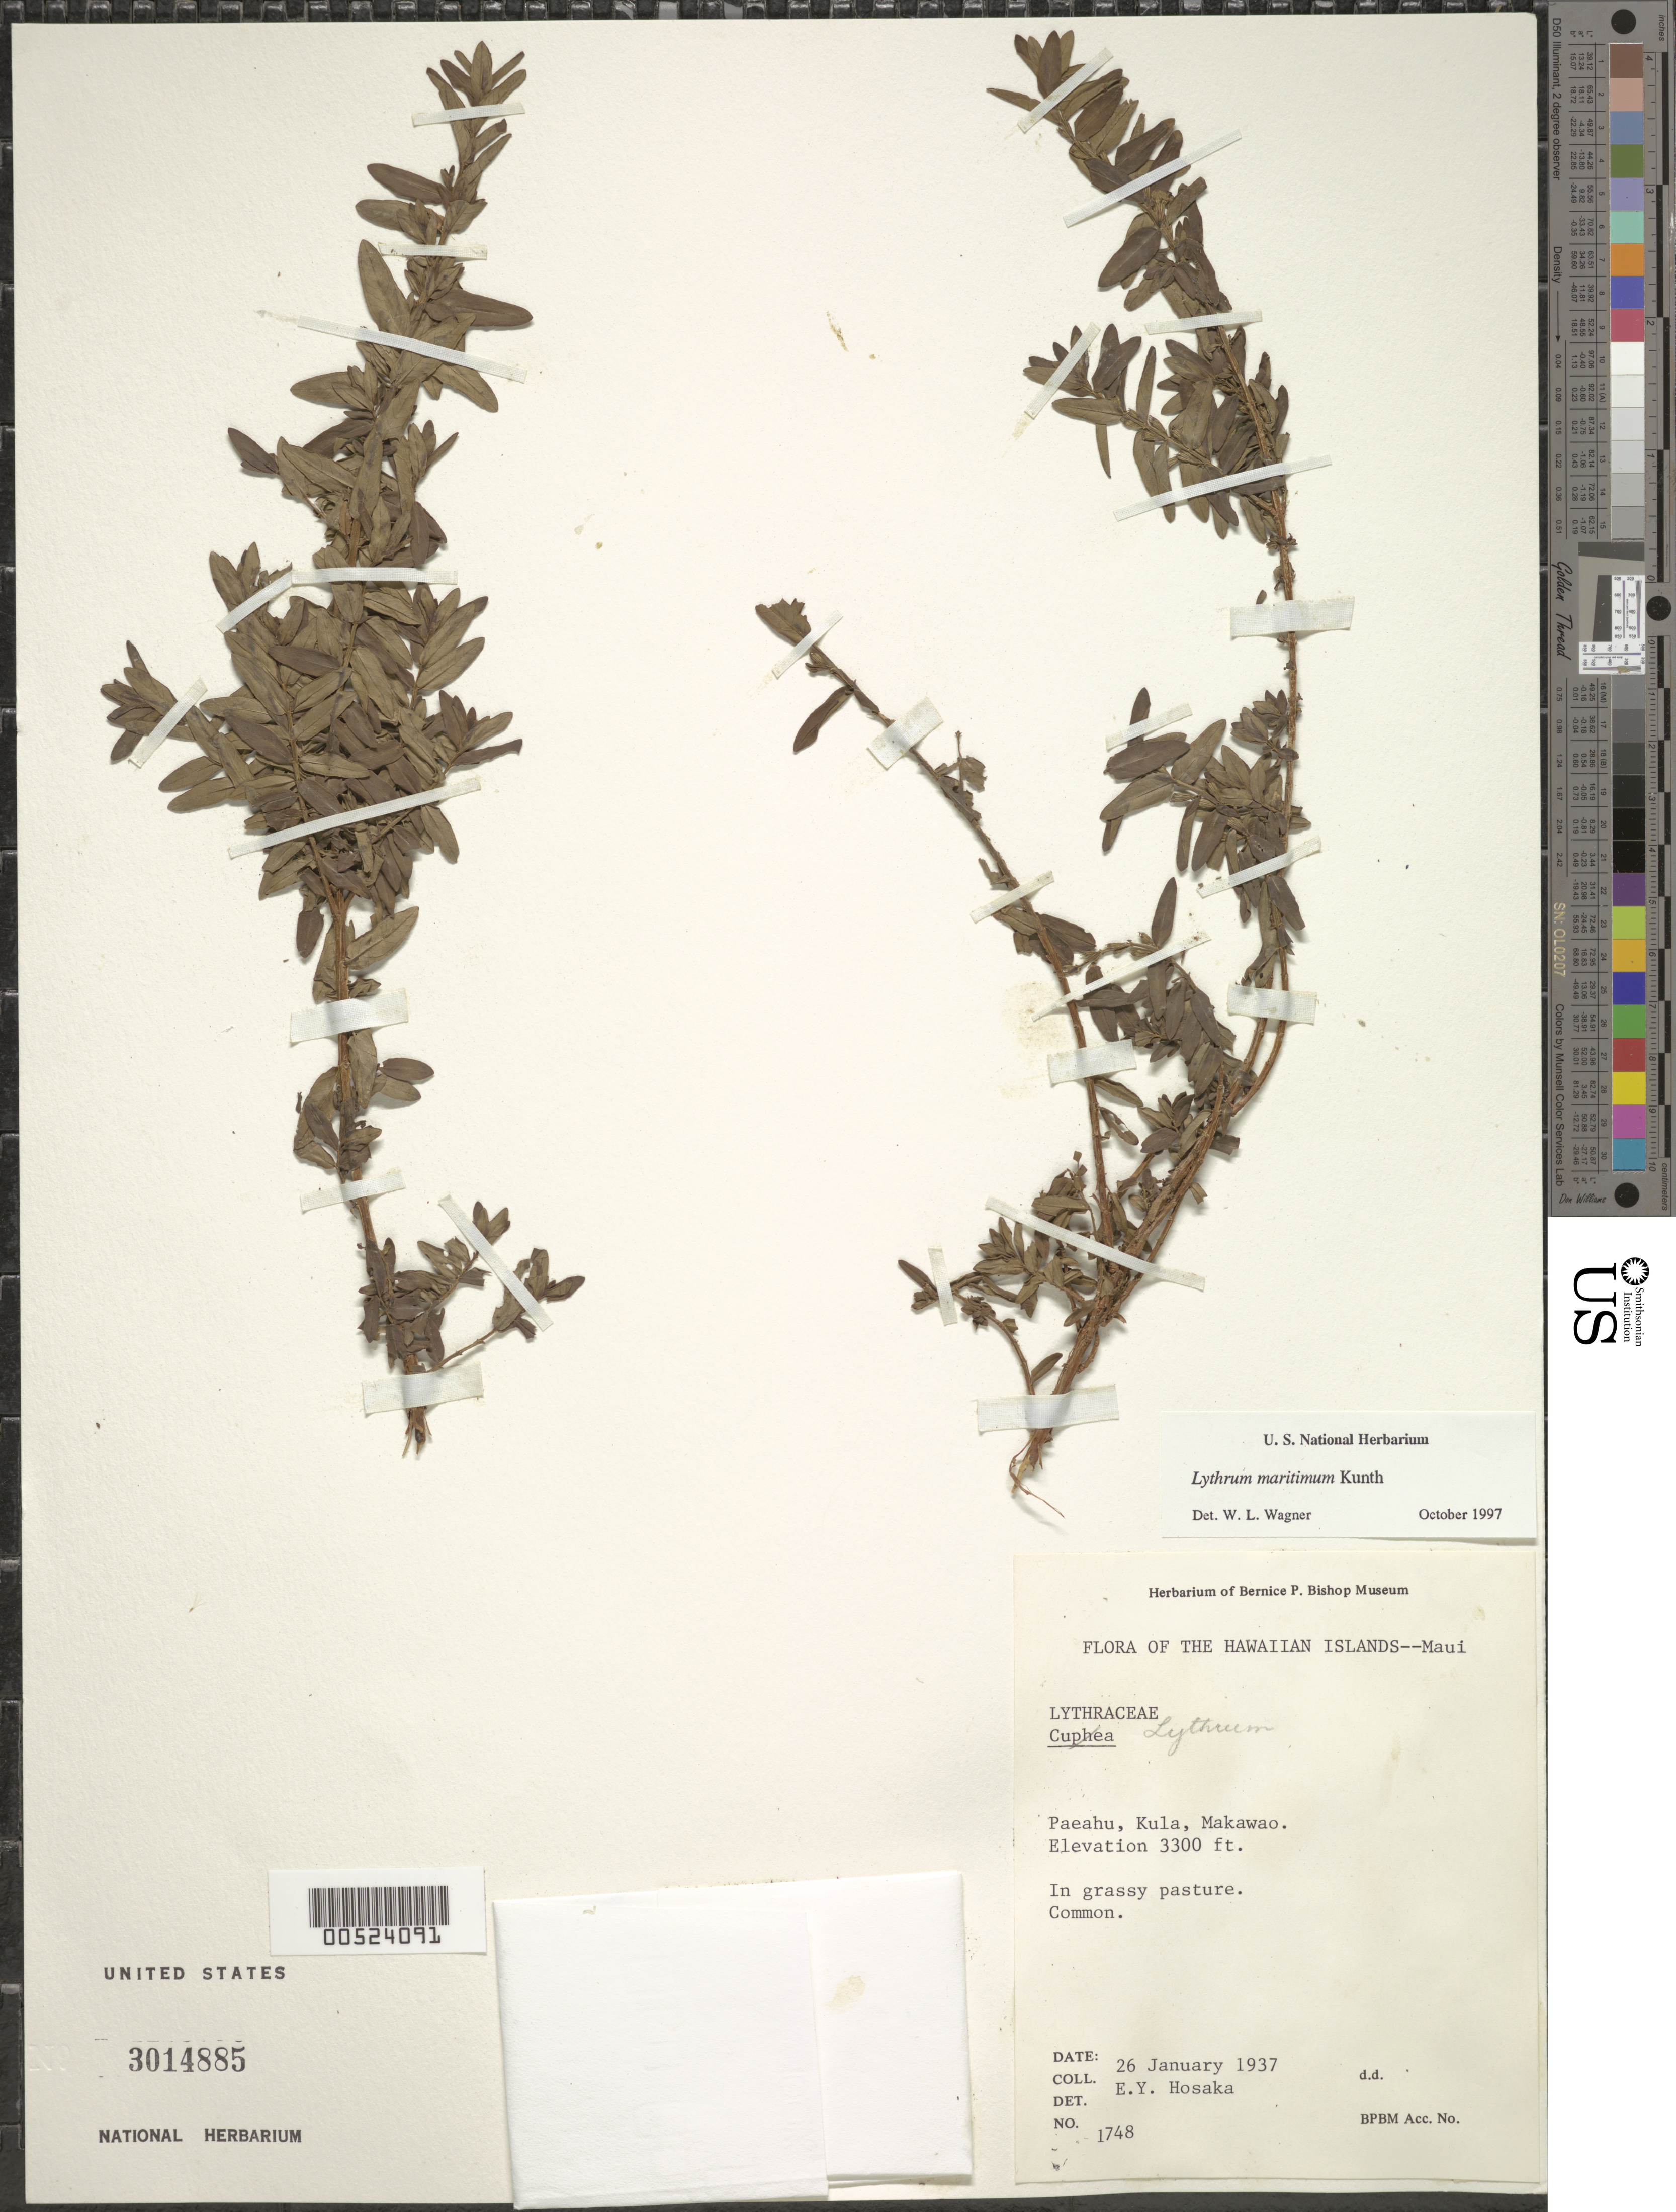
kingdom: Plantae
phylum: Tracheophyta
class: Magnoliopsida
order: Myrtales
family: Lythraceae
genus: Lythrum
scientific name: Lythrum maritimum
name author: Kunth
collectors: E. Y. Hosaka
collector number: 1748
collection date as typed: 26 Jan 1937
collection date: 1937-01-26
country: United States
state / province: Hawaii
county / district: Maui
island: Maui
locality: Paeahu, Kula, Makawao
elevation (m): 1006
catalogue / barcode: US 3014885